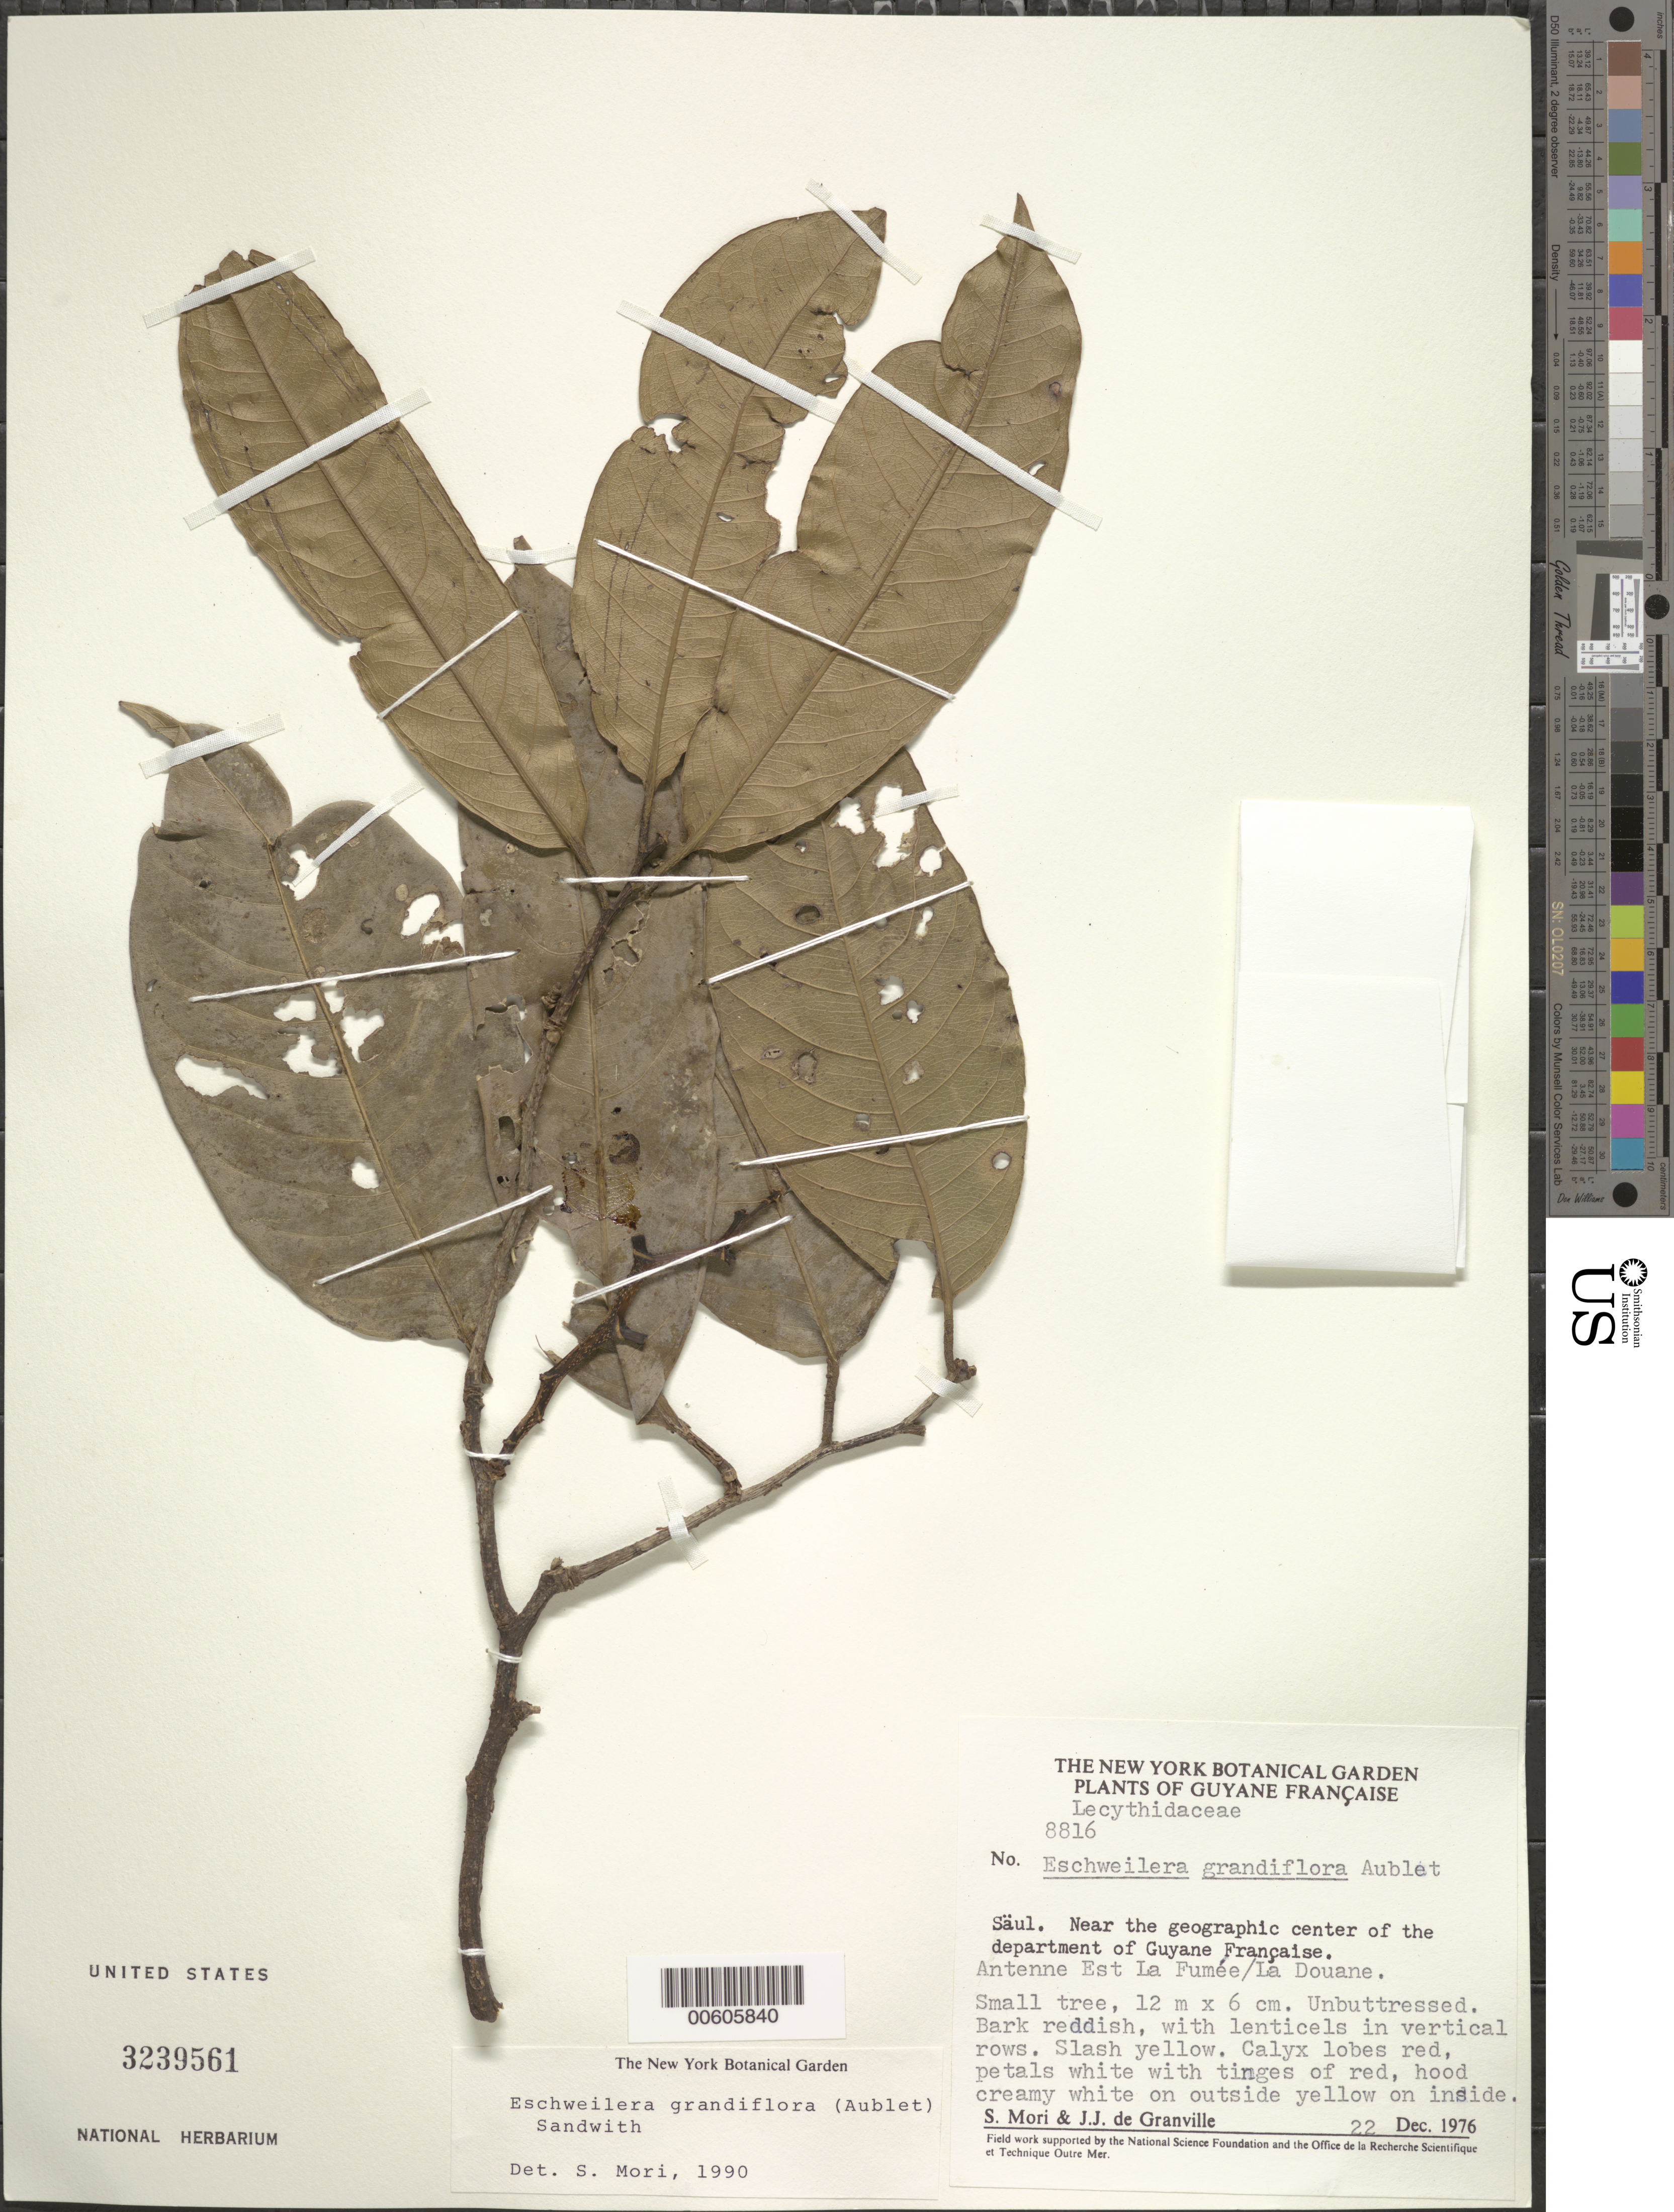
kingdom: Plantae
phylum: Tracheophyta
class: Magnoliopsida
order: Ericales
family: Lecythidaceae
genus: Eschweilera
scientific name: Eschweilera grandiflora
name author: (Aubl.) Sandwith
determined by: Mori, Scott A.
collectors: S. Mori & J.-J. de Granville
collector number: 8816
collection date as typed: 22-Dec-76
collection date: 1976-12-22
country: French Guiana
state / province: Saint-Laurent-du-Maroni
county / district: Saül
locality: Saül, near geographic center of Dept. of Guyane Française; antenne est la Fumée/la Douane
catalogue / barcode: US 3239561